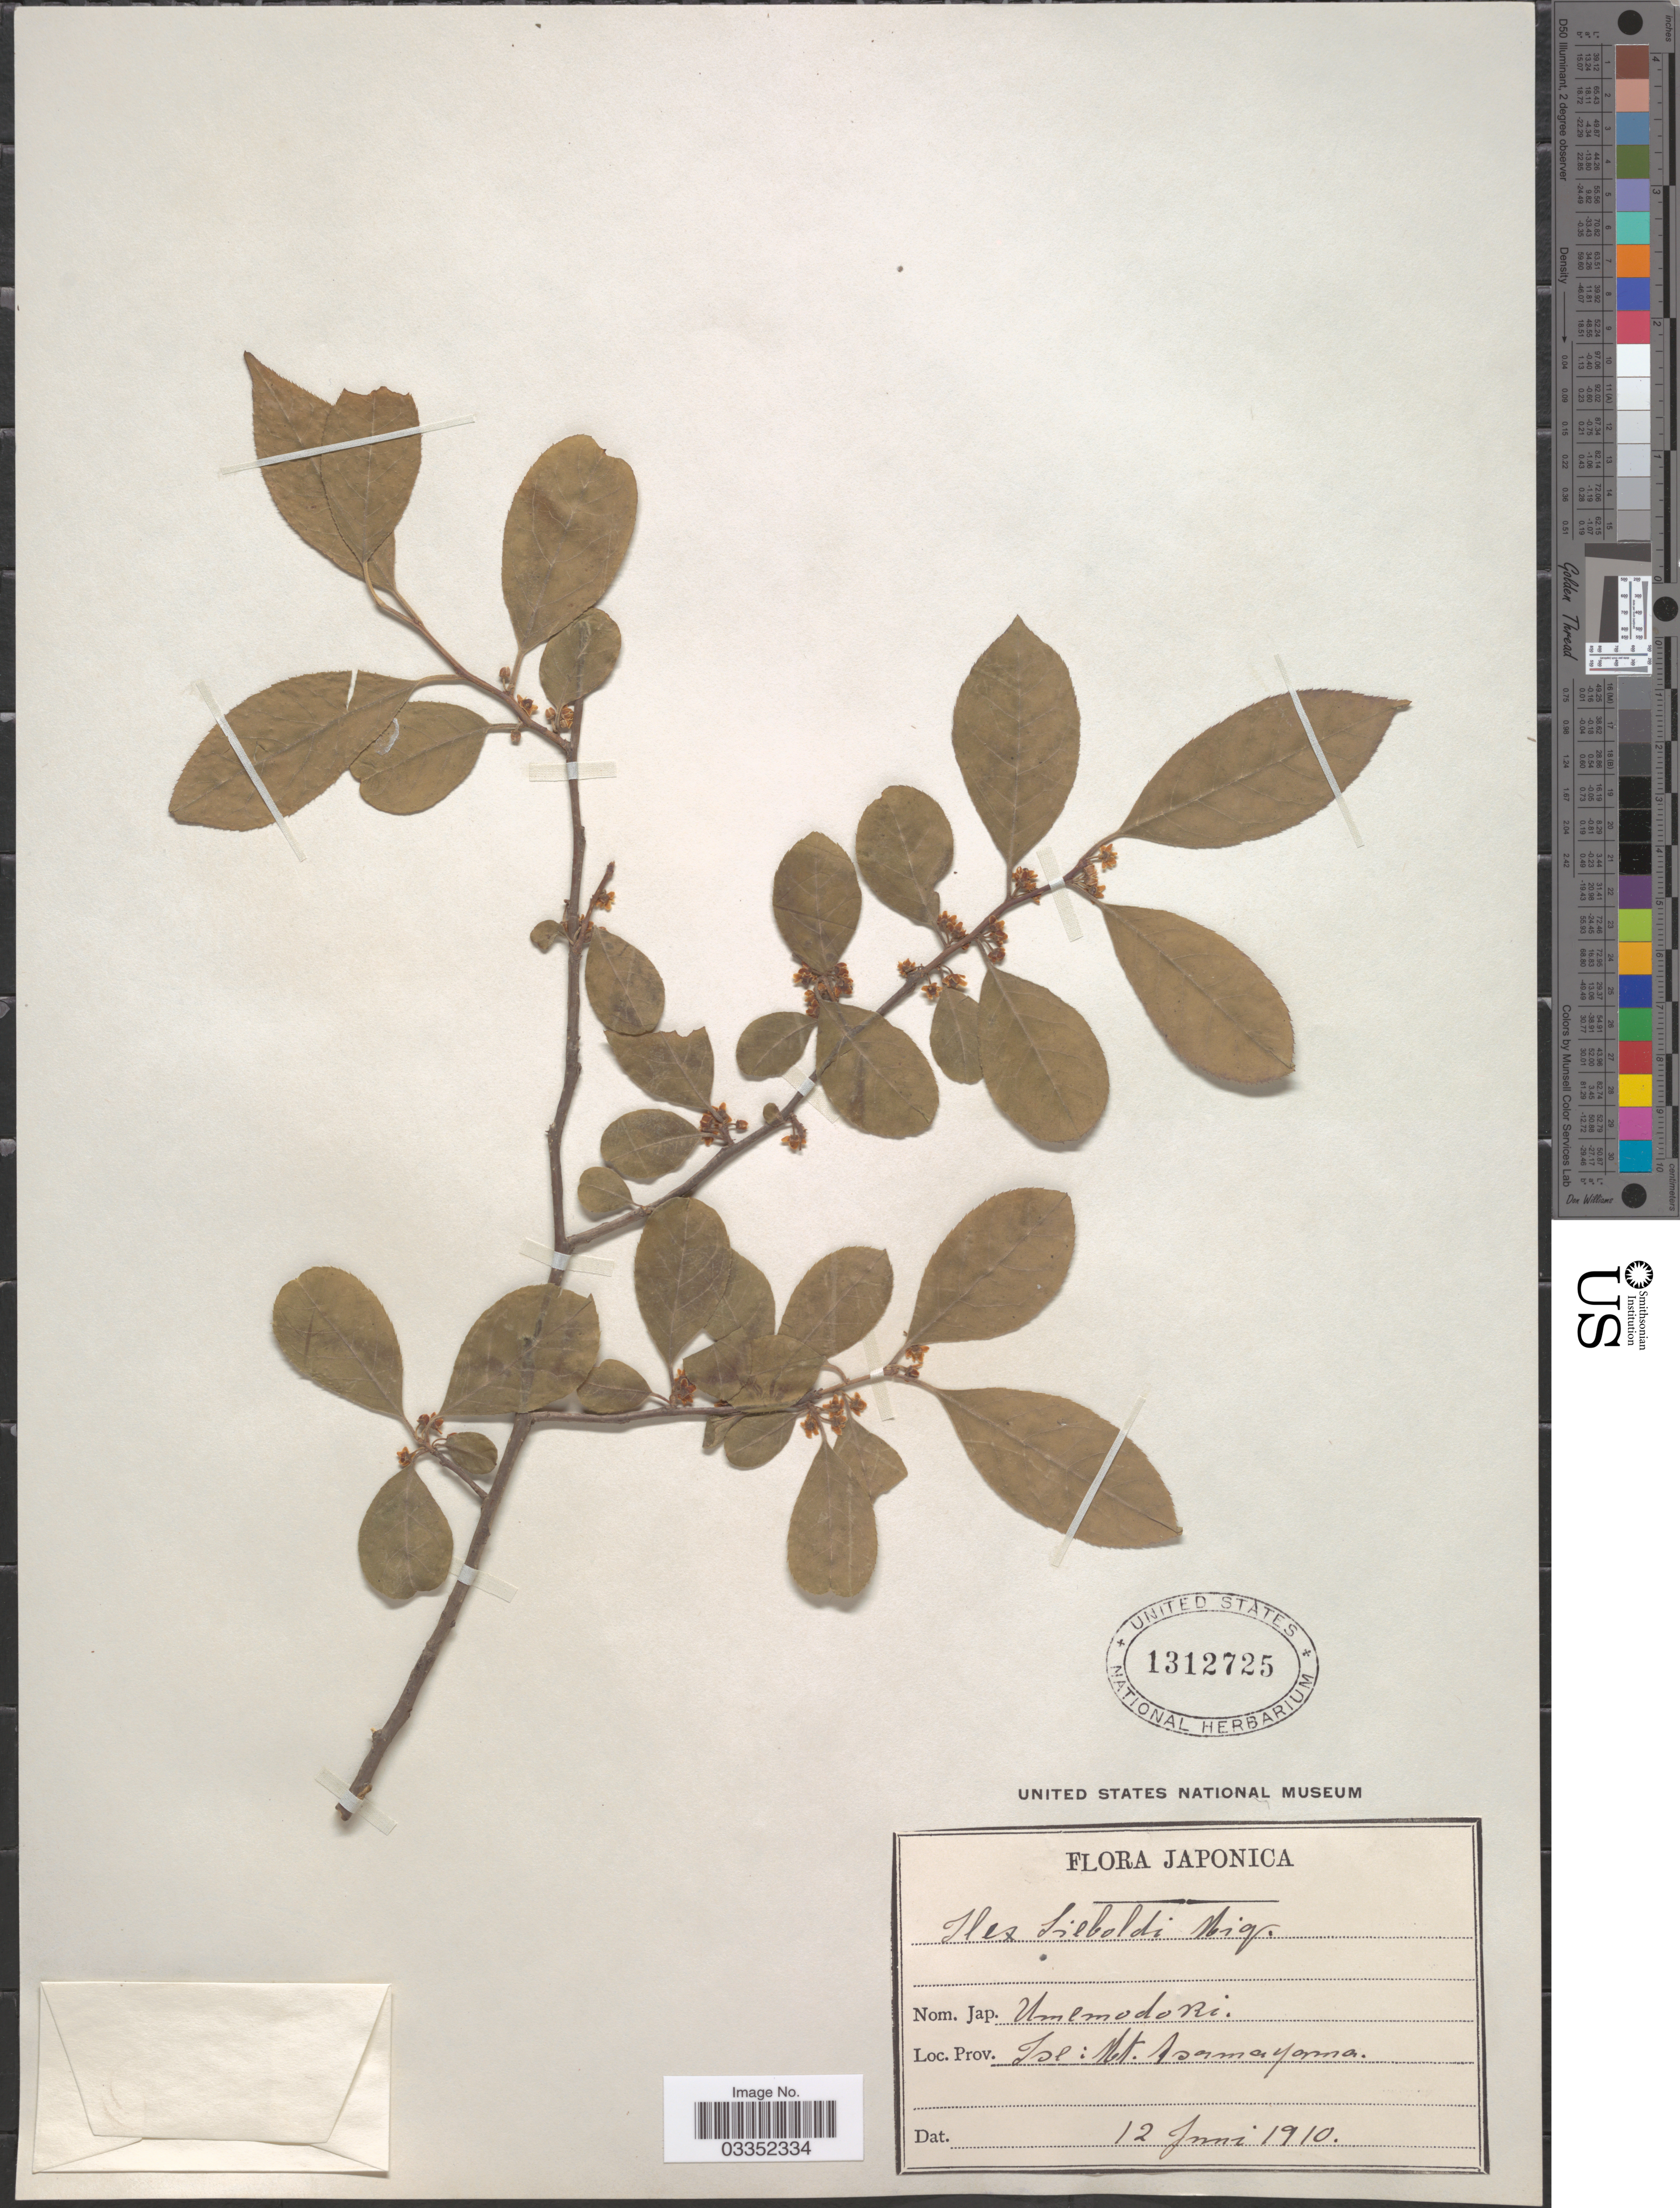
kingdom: Plantae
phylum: Tracheophyta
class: Magnoliopsida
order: Aquifoliales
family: Aquifoliaceae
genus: Ilex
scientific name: Ilex sieboldii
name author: Miq.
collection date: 1910-06-12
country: Japan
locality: Prov. Isl: Mt. Asamayama.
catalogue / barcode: US 1312725